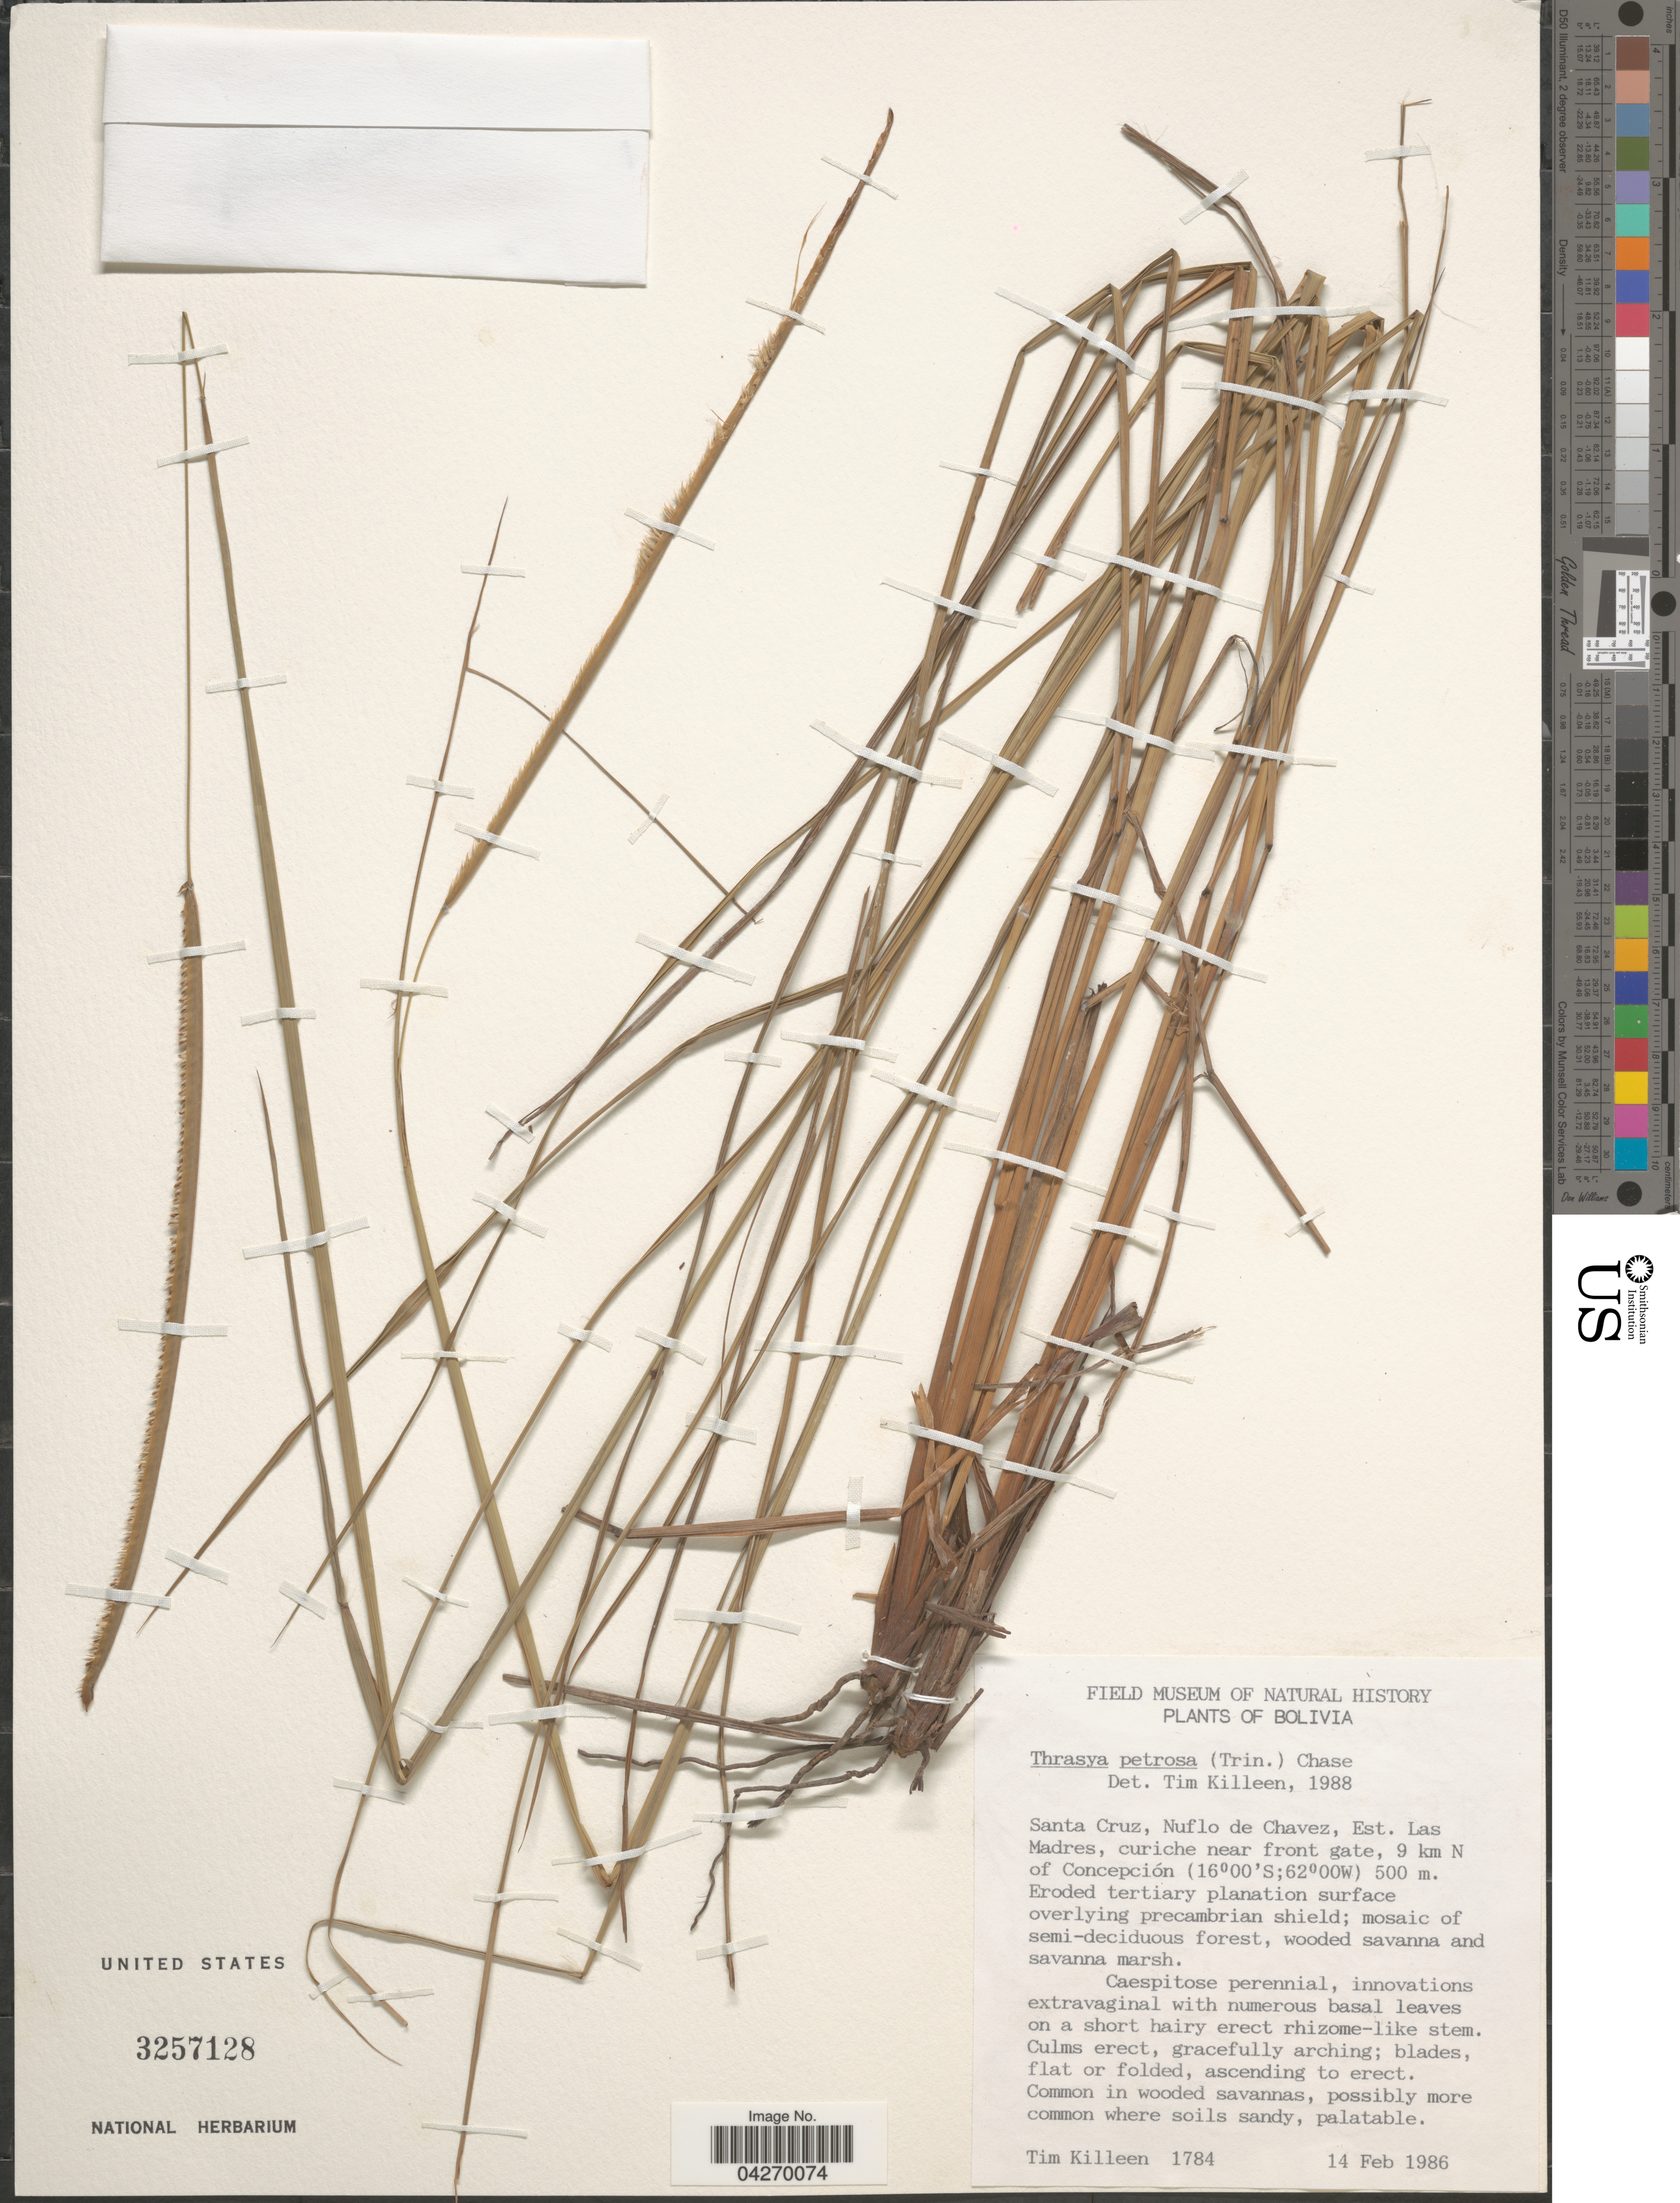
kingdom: Plantae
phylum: Tracheophyta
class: Liliopsida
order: Poales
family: Poaceae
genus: Paspalum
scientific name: Paspalum foliiforme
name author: S. Denham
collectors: T. J. Killeen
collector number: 1784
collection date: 1986-02-14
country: Bolivia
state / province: Santa Cruz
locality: Nuflo de Chavez, Est. Las Madres, curiche near front gate, 9 km N of Concepción.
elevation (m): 500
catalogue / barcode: US 3257128